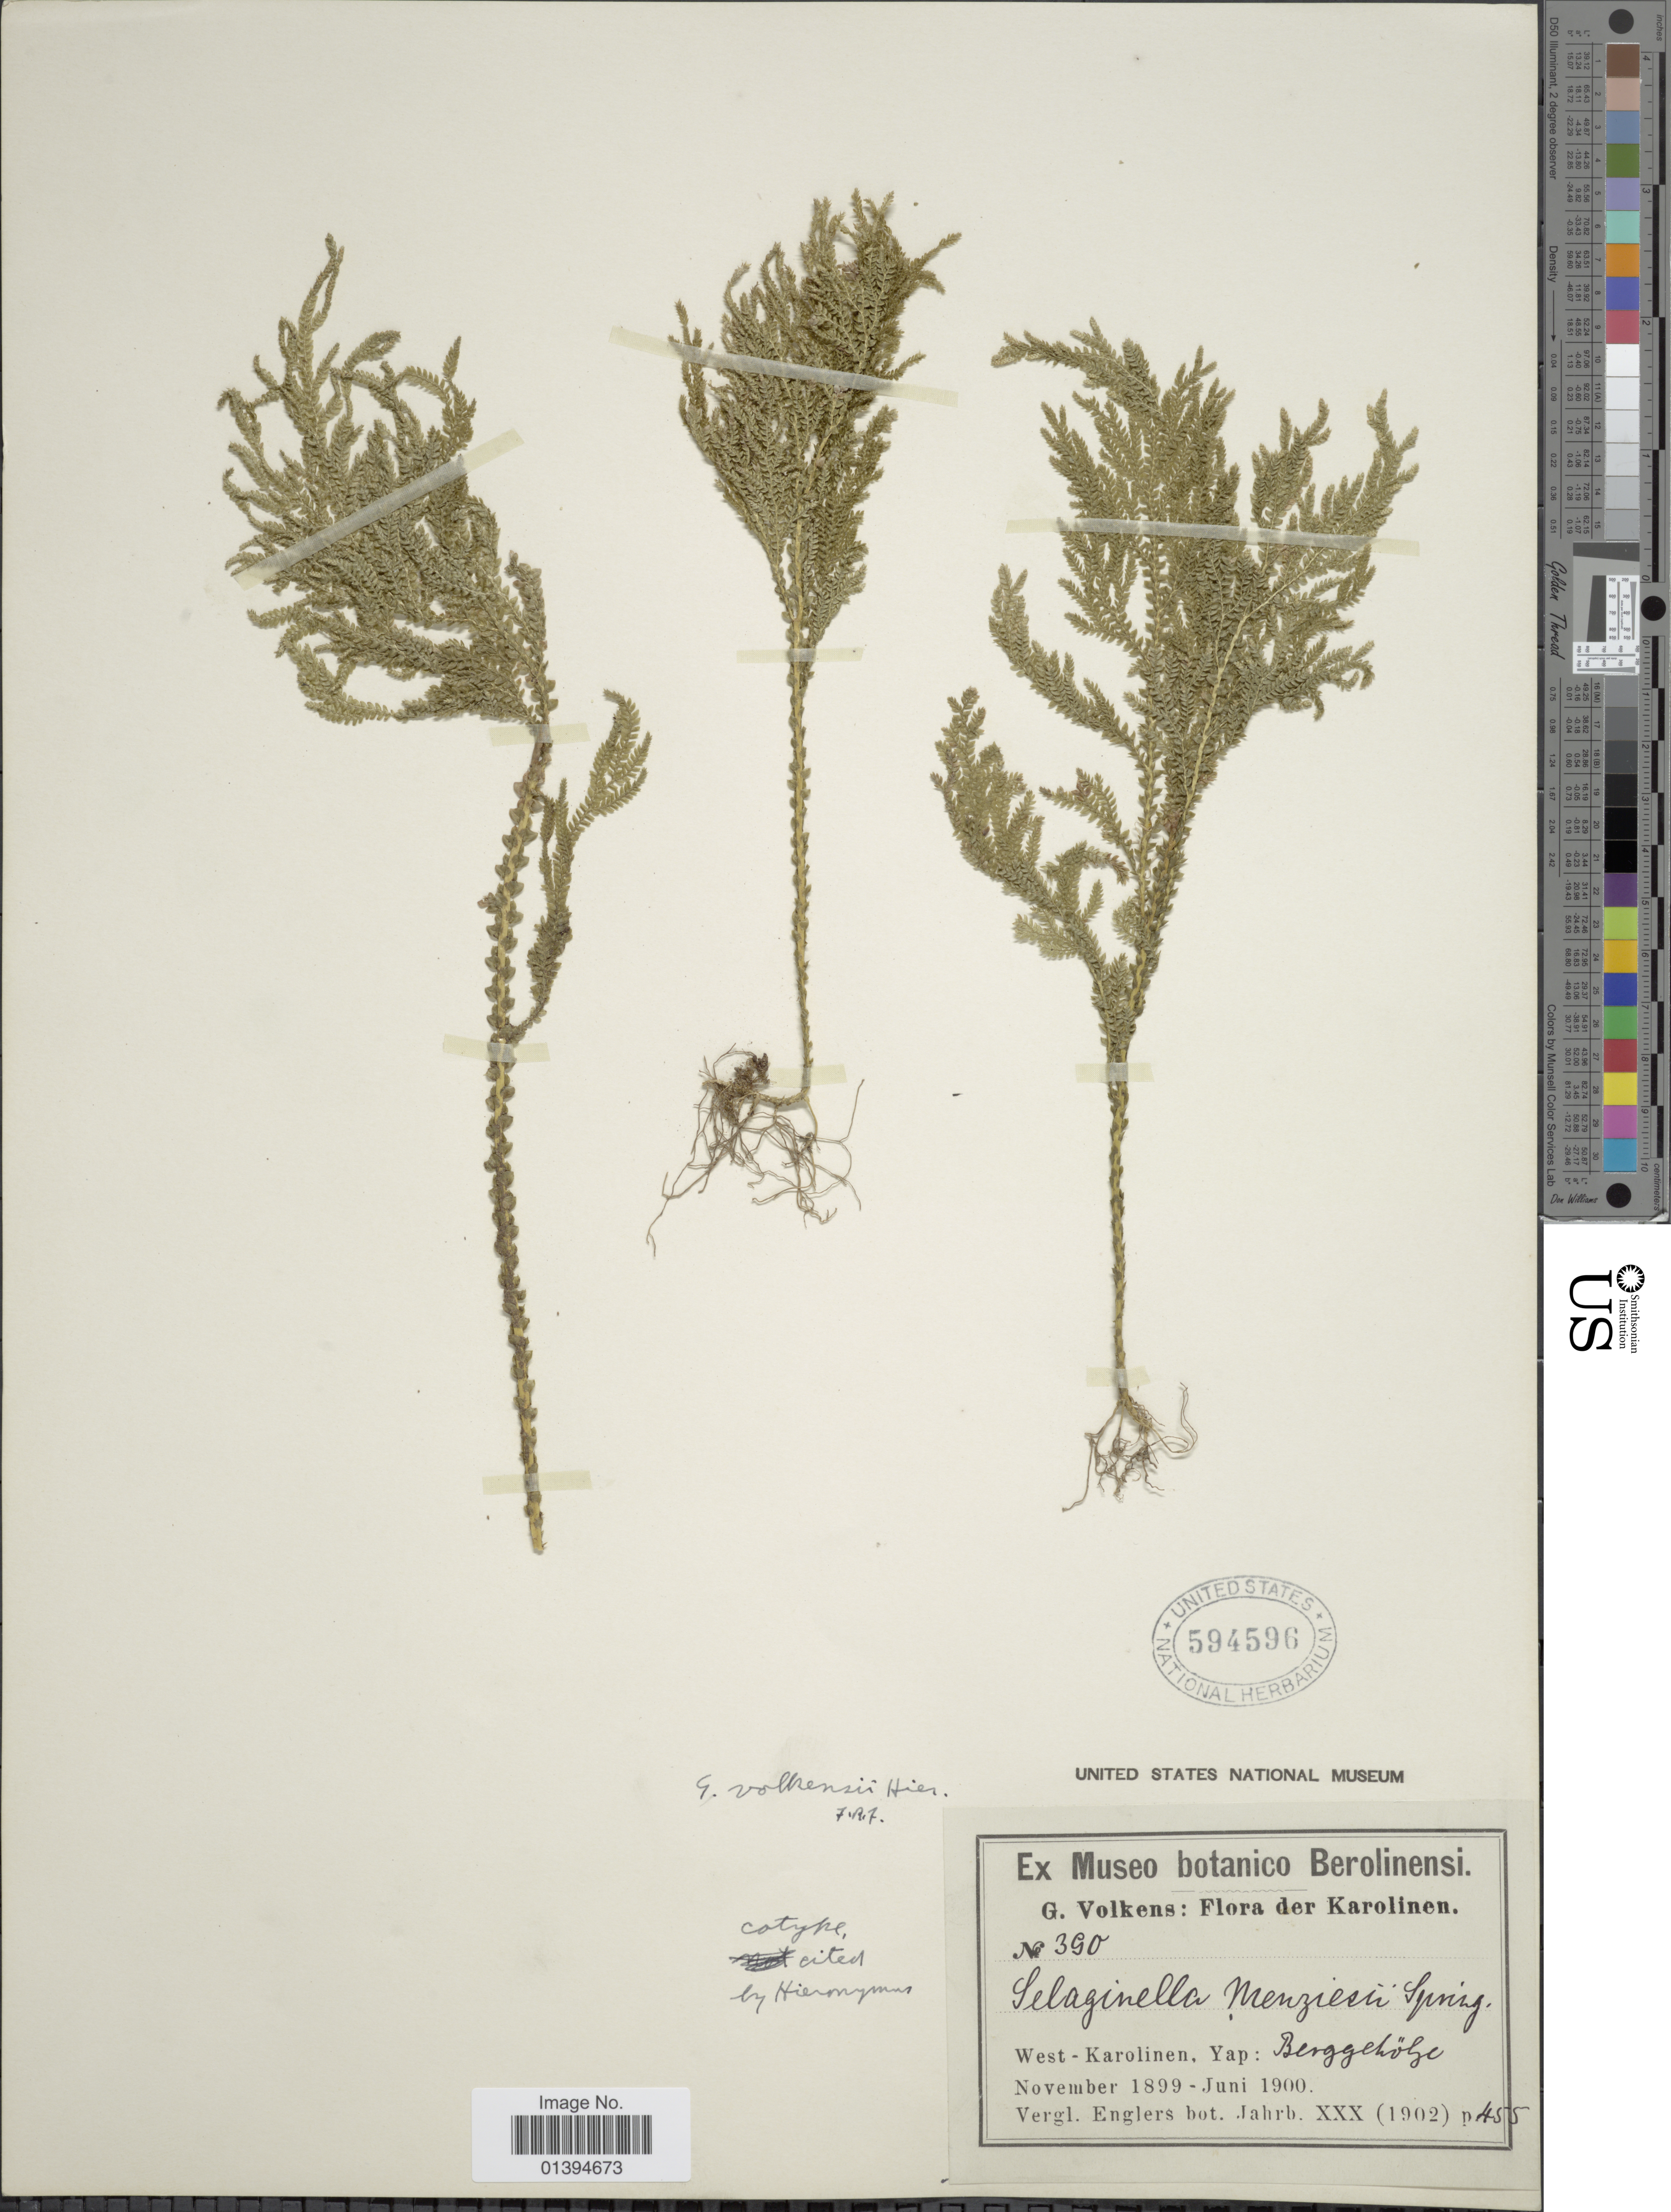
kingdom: Plantae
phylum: Tracheophyta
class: Lycopodiopsida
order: Selaginellales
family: Selaginellaceae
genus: Selaginella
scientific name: Selaginella volkensii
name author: Hieron.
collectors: G. Volkens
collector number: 390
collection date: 1899-11/1900-06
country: Micronesia, Federated States of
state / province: Yap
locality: Karolinen, West-Karolinen: Berggehohje [interpreted]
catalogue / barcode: US 594596